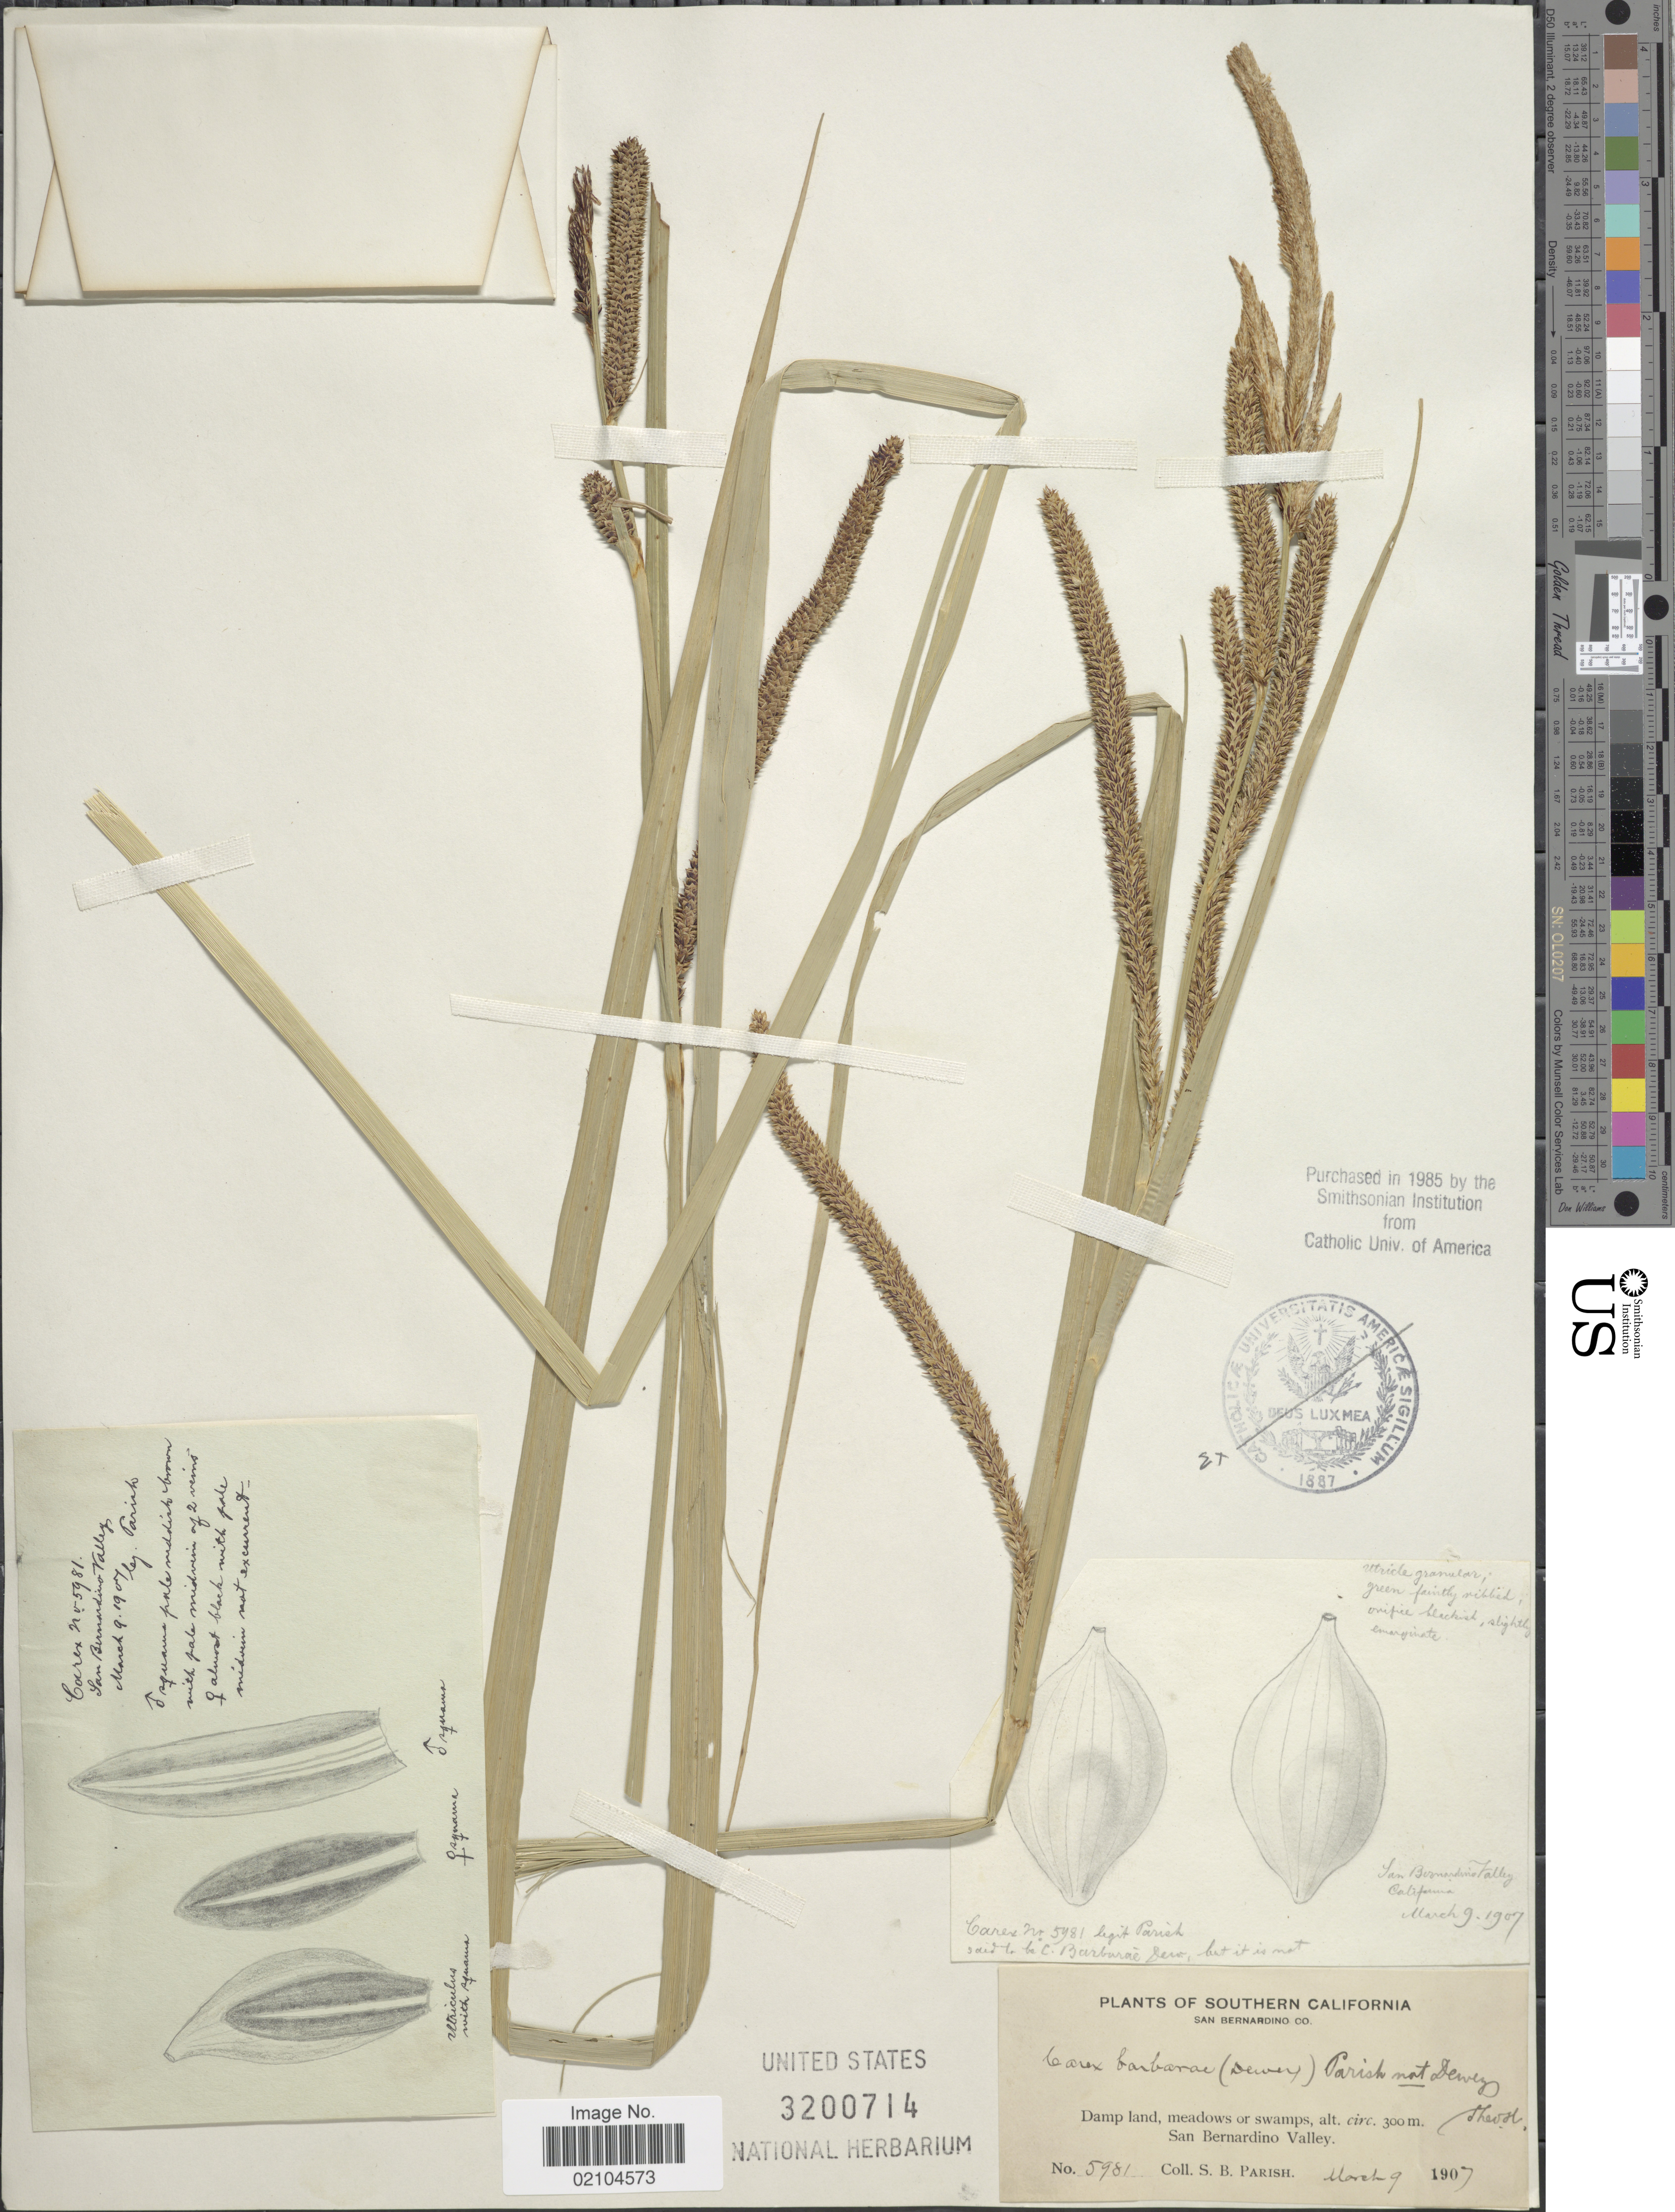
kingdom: Plantae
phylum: Tracheophyta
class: Liliopsida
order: Poales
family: Cyperaceae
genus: Carex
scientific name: Carex barbarae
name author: Dewey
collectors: S. B. Parish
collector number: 5981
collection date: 1907-03-09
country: United States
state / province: California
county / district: San Bernardino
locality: Southern California, San Bernardino Co., Damp land, meadows or swamps, San Bernardino Valley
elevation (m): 300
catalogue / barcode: US 3200714